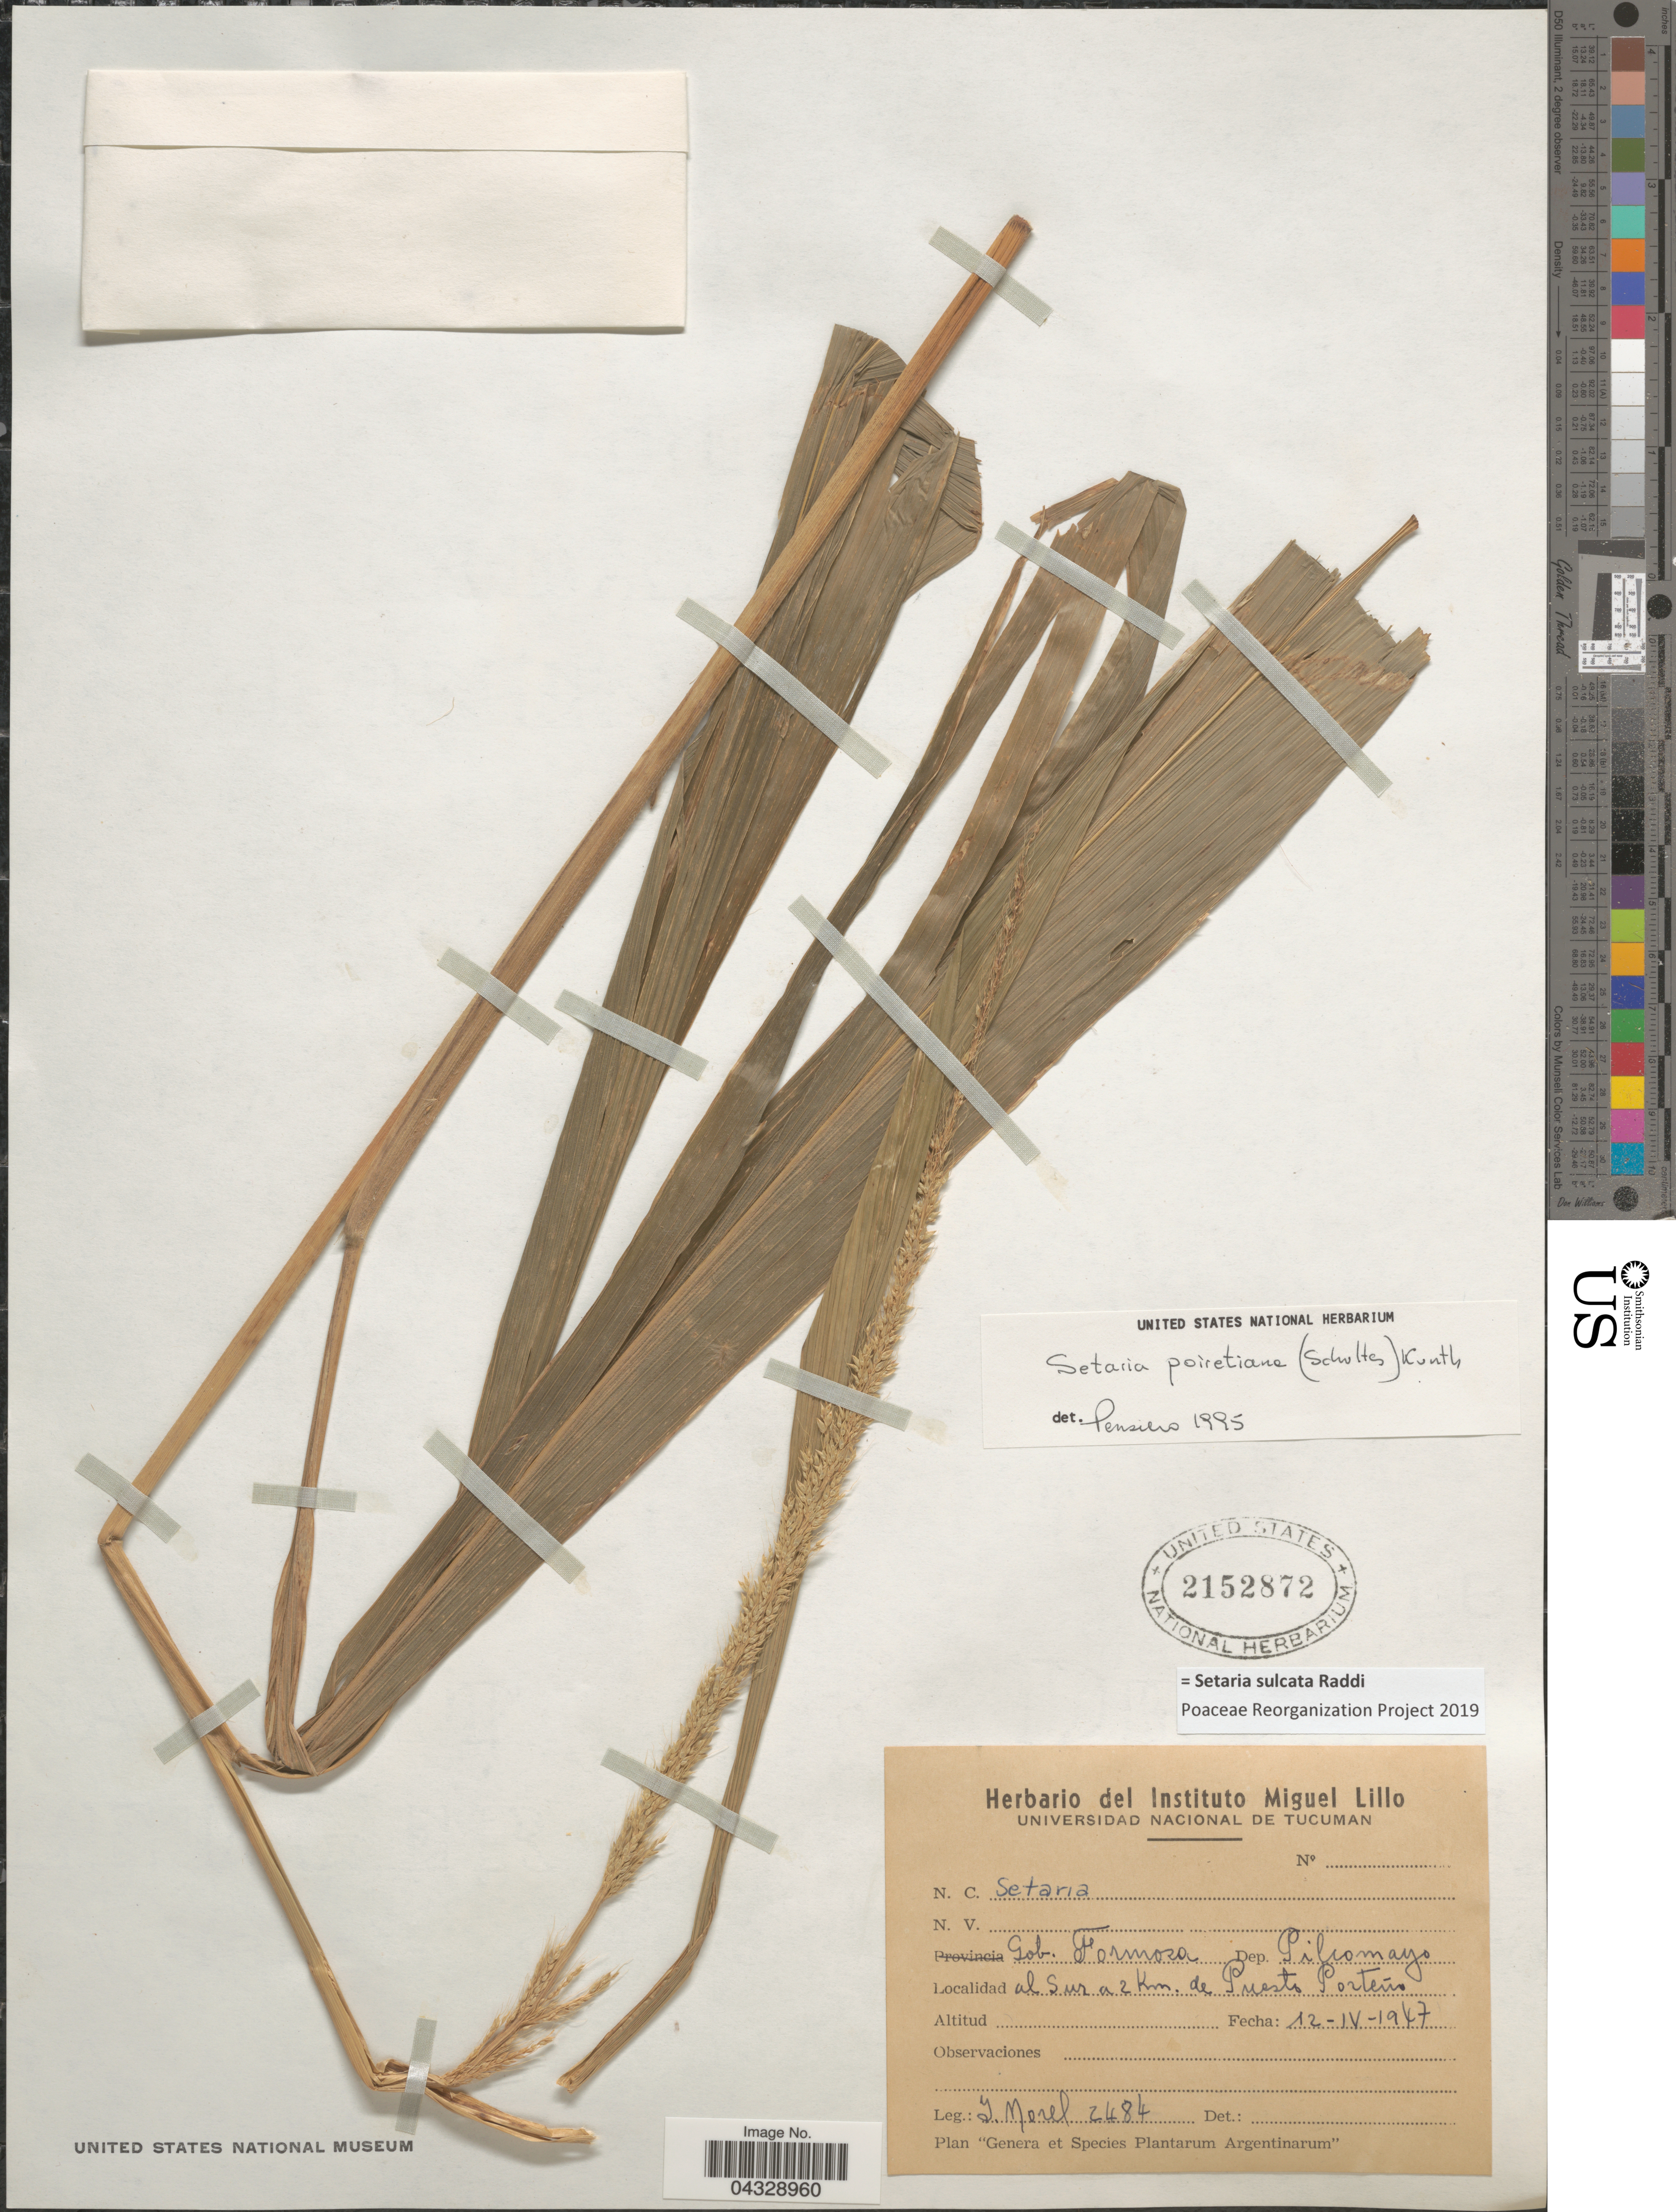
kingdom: Plantae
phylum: Tracheophyta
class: Liliopsida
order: Poales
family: Poaceae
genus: Setaria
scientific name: Setaria sulcata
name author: Raddi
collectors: I. Morel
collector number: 2484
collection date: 1947-04-12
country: Argentina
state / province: Formosa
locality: Gob. Formosa. Dep. Pilcomayo. Al Sur a 2 Km, de Puerto Porteño.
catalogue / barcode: US 2152872